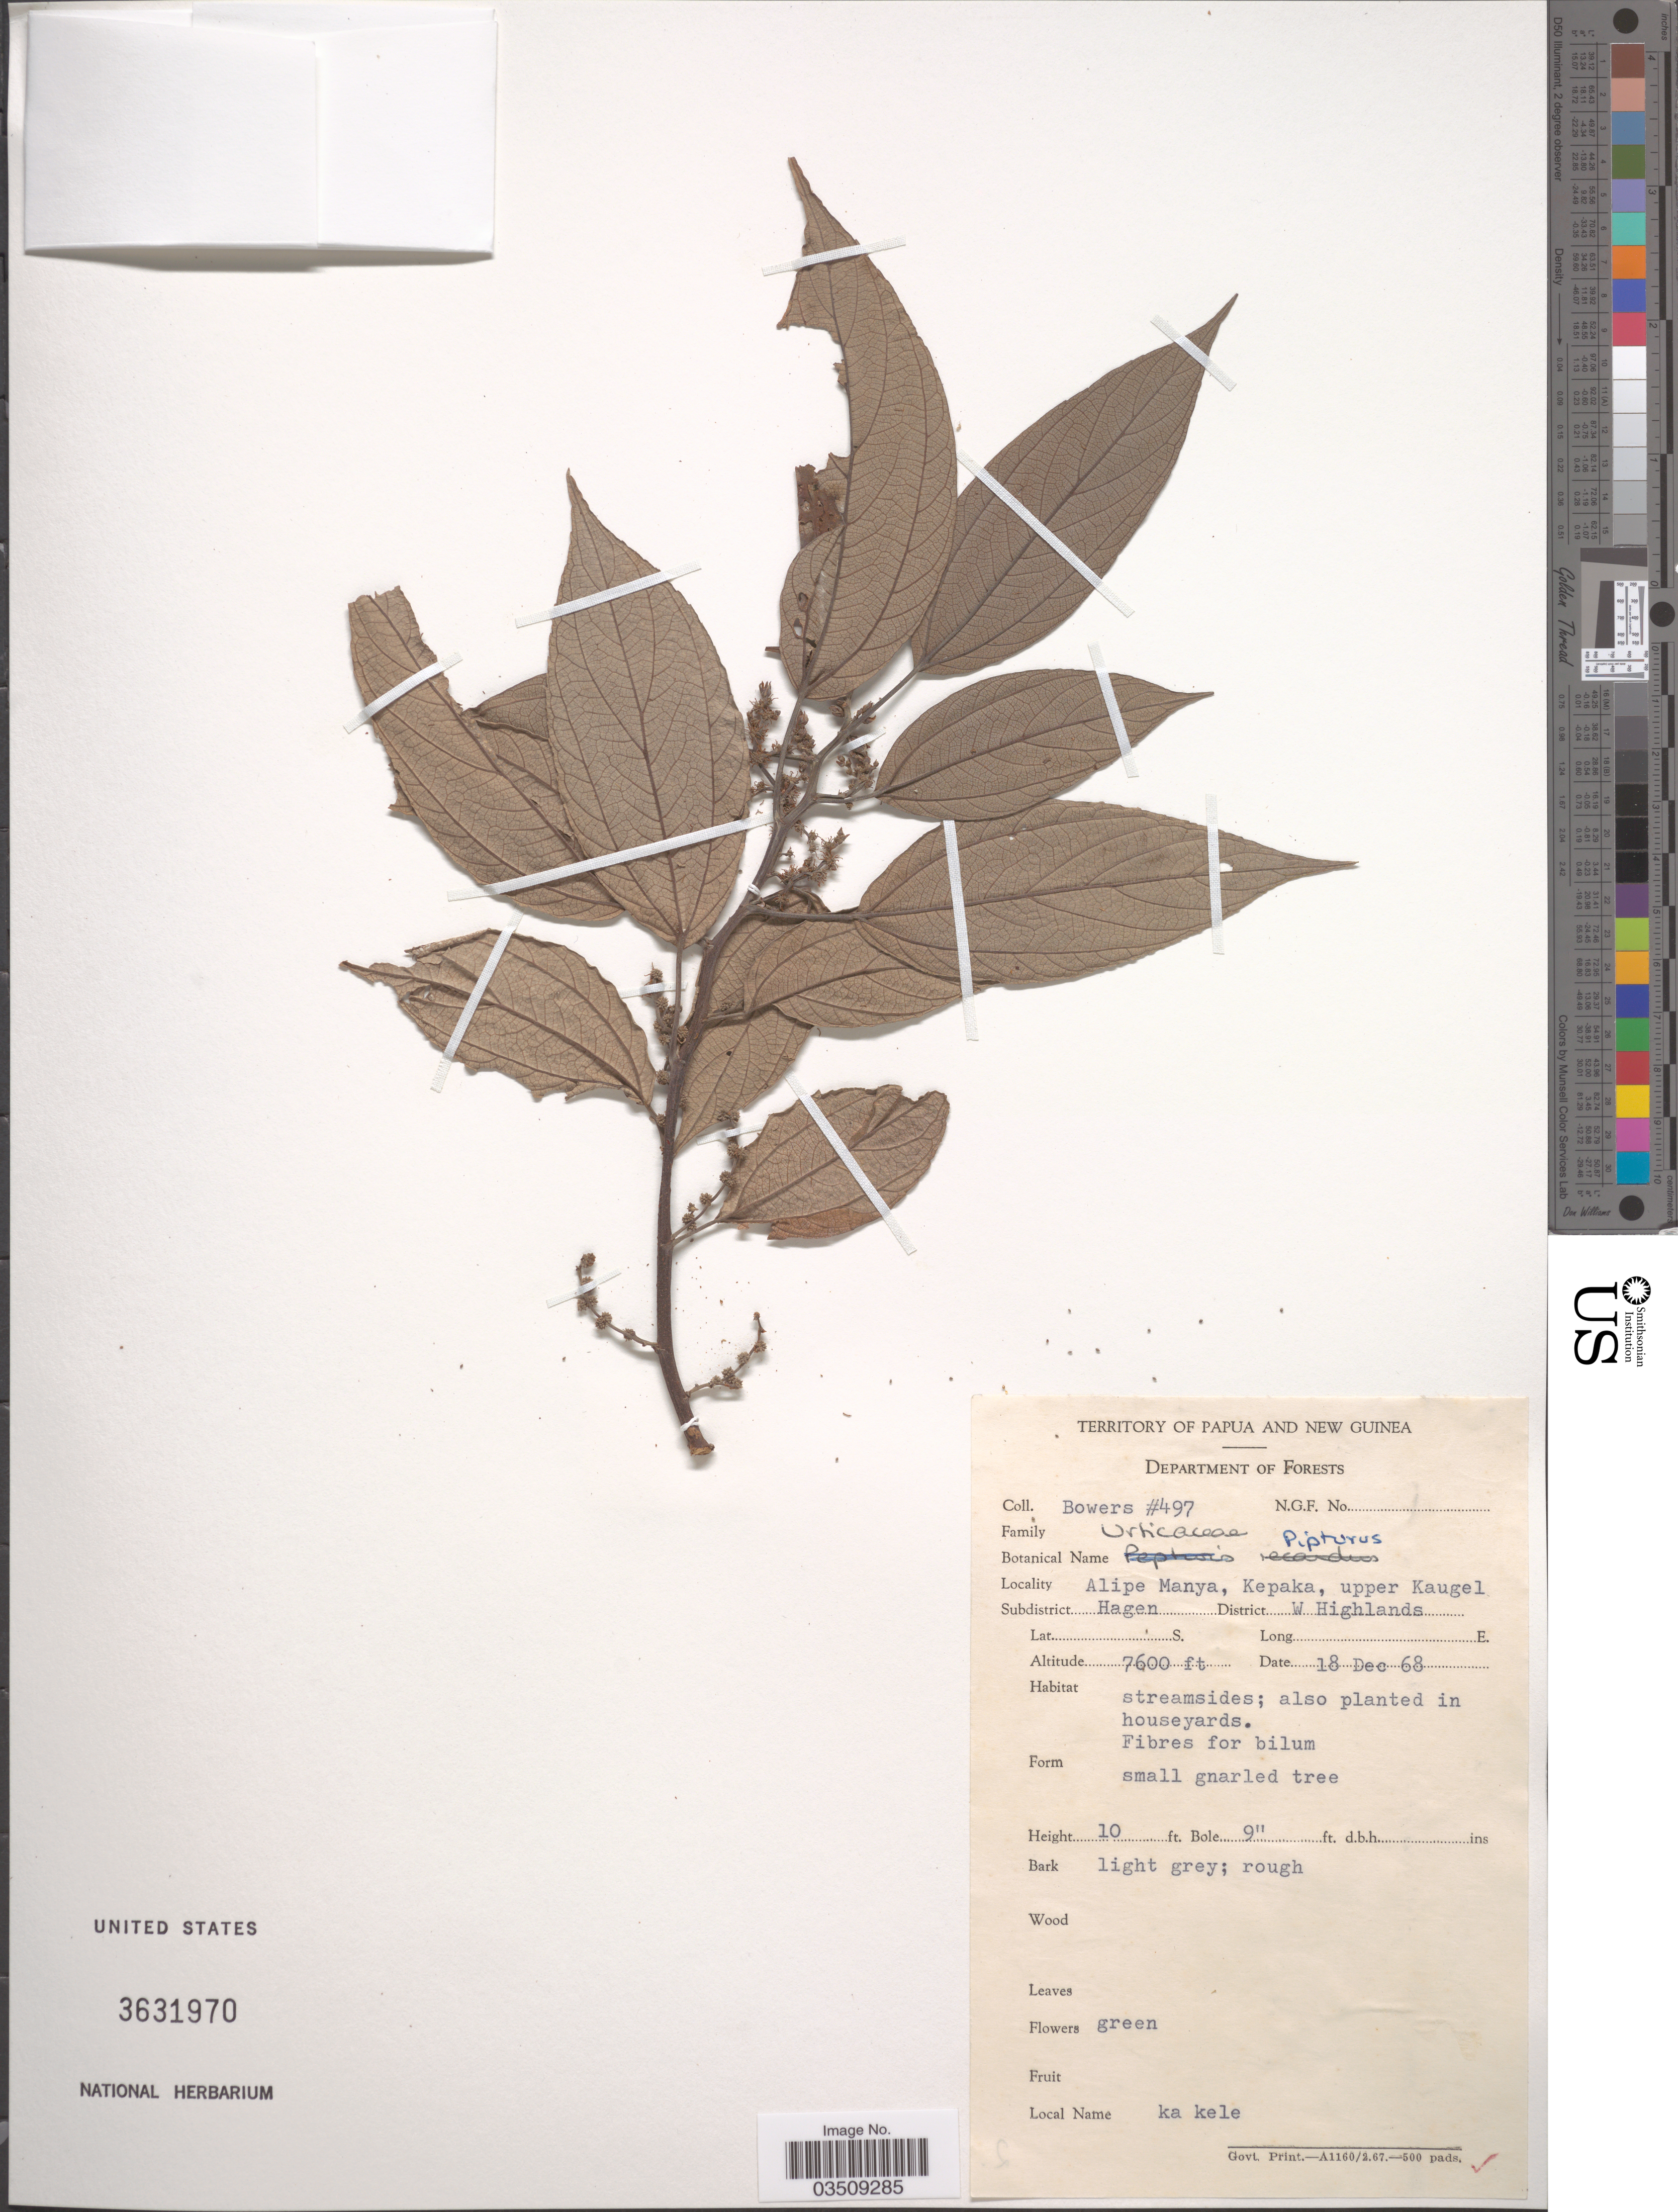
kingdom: Plantae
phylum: Tracheophyta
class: Magnoliopsida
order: Rosales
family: Urticaceae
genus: Pipturus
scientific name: Pipturus sp.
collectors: -. Bowers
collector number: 497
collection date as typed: Transcribed d/m/y: 18/12/68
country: Papua New Guinea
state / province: Western Highlands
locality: Alipe Manya, Kepaka, upper Kaugel. Subdistrict Hagen. District W Highlands.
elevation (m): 2316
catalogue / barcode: US 3631970